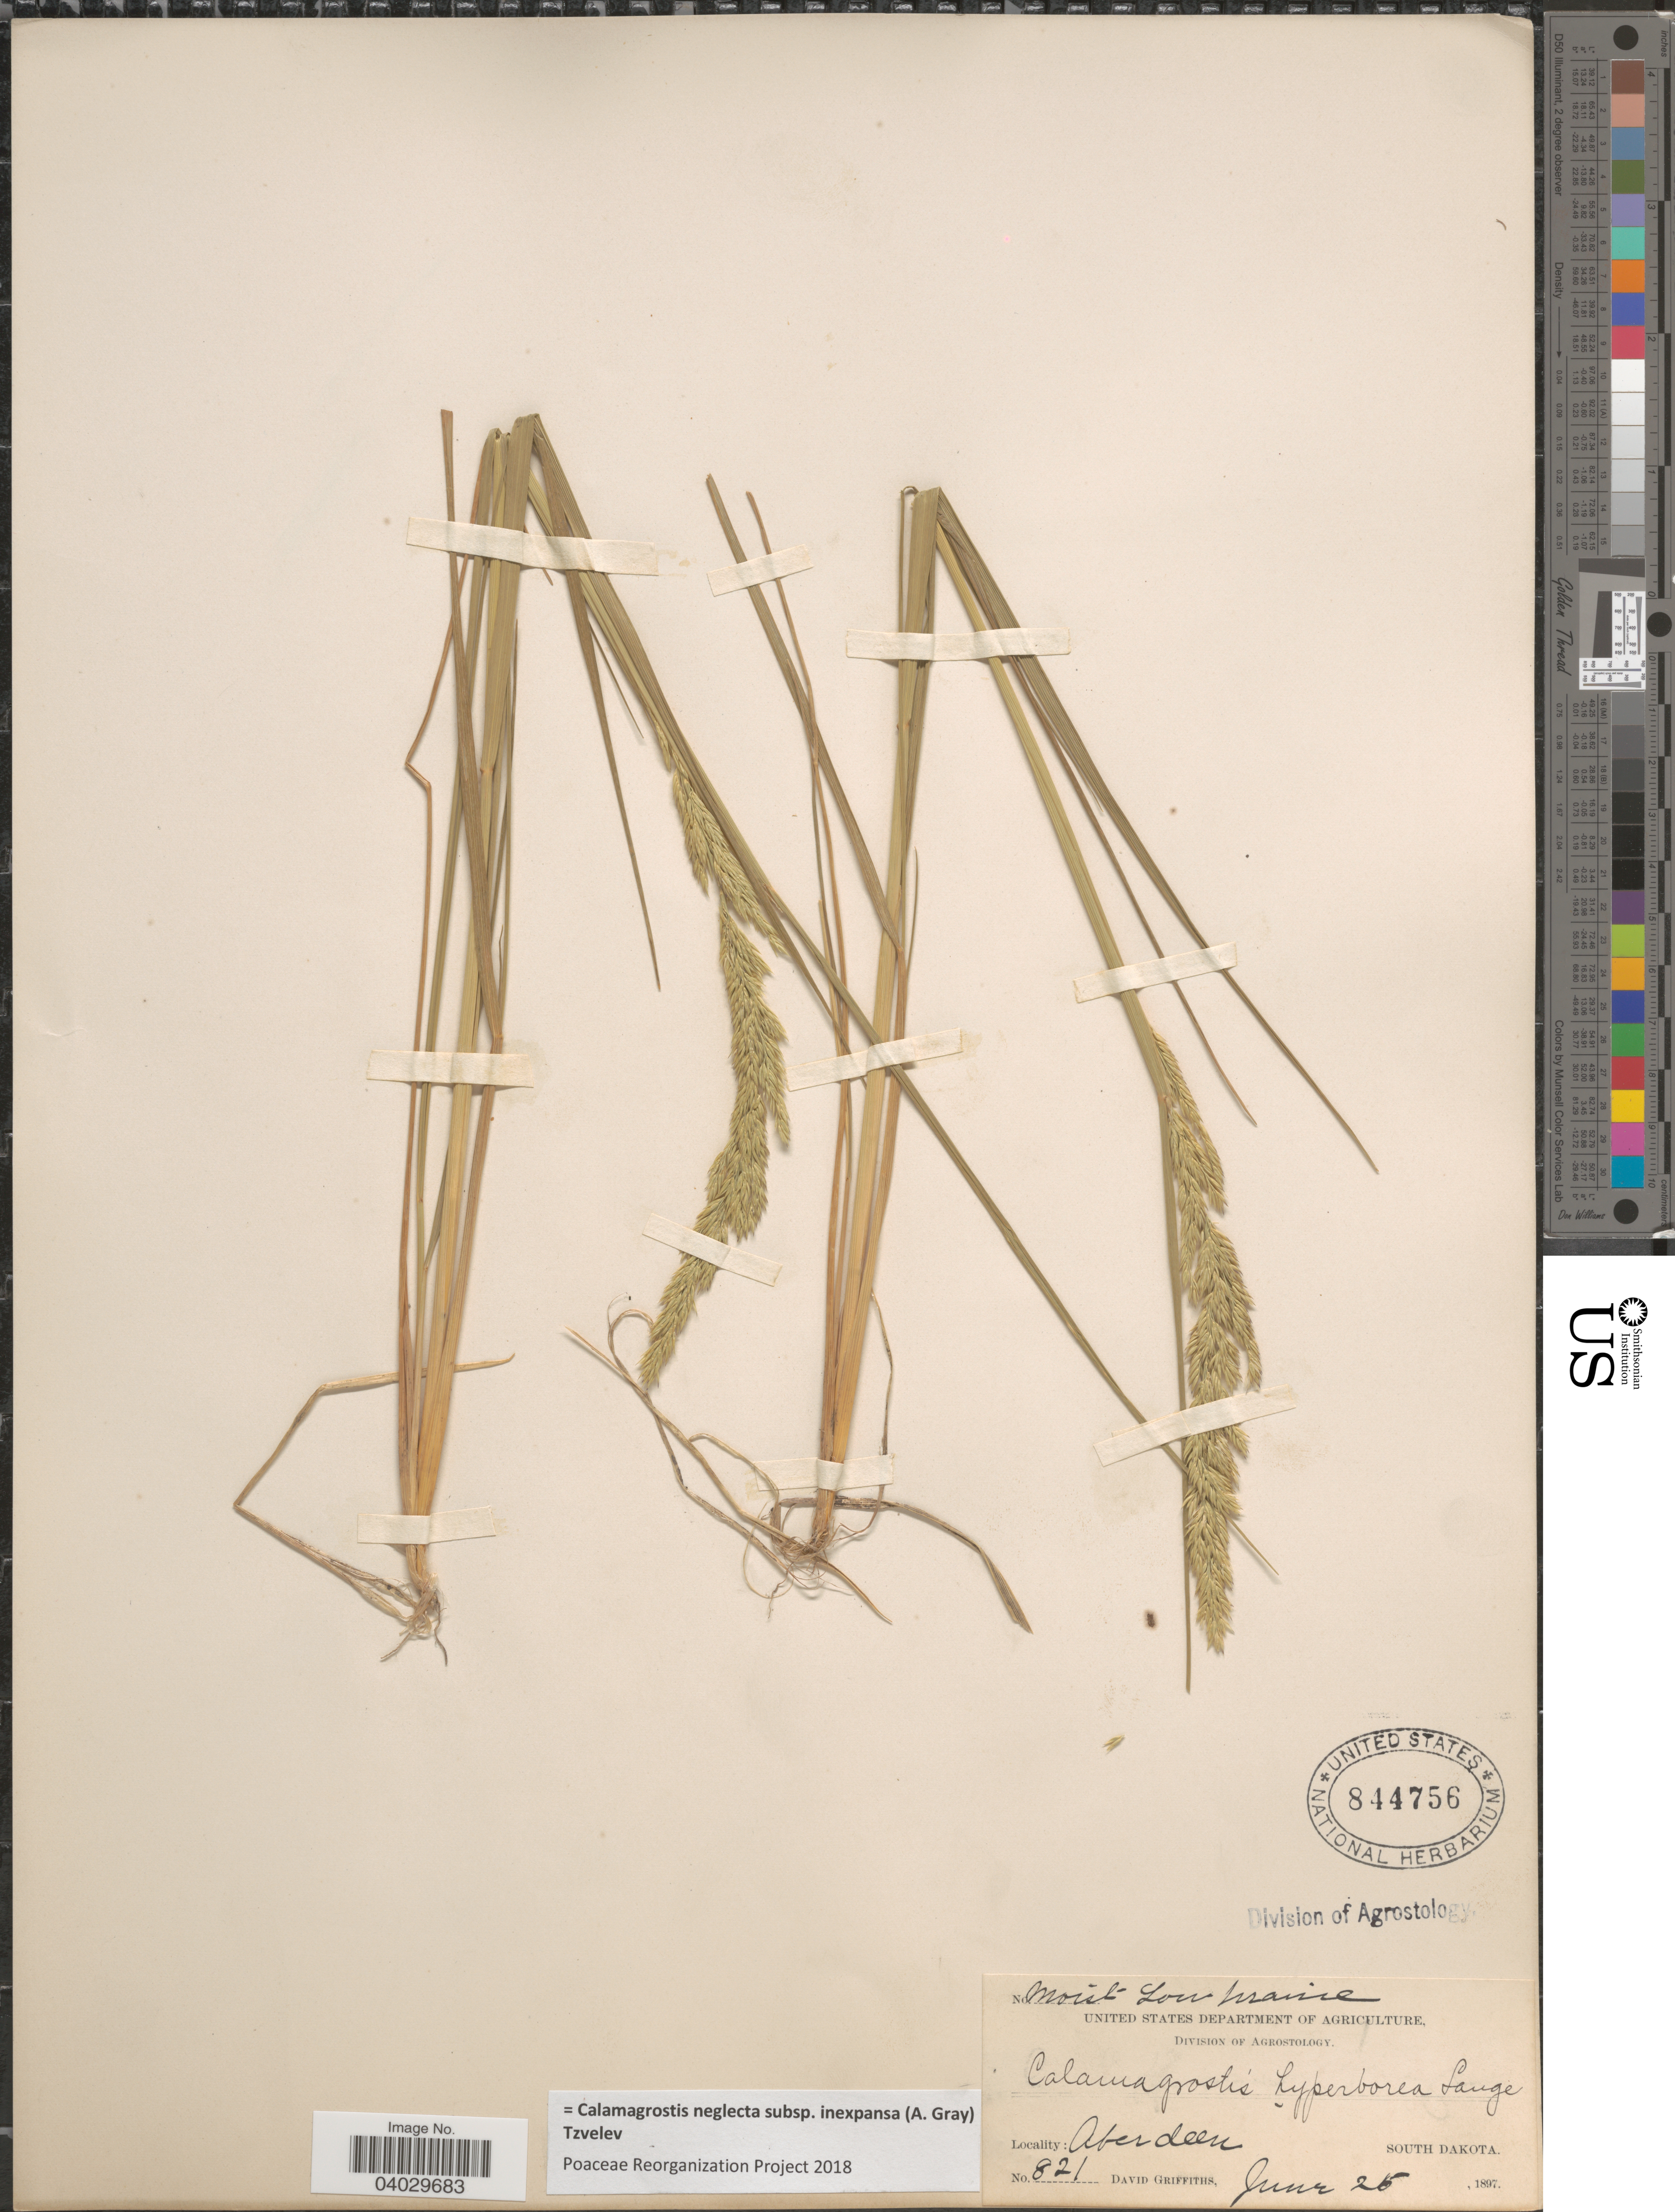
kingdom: Plantae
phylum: Tracheophyta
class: Liliopsida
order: Poales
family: Poaceae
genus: Calamagrostis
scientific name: Calamagrostis neglecta subsp. inexpansa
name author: (A. Gray) Tzvelev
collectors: D. Griffiths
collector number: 821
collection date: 1897-06-25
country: United States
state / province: South Dakota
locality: Aberdeen.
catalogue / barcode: US 844756